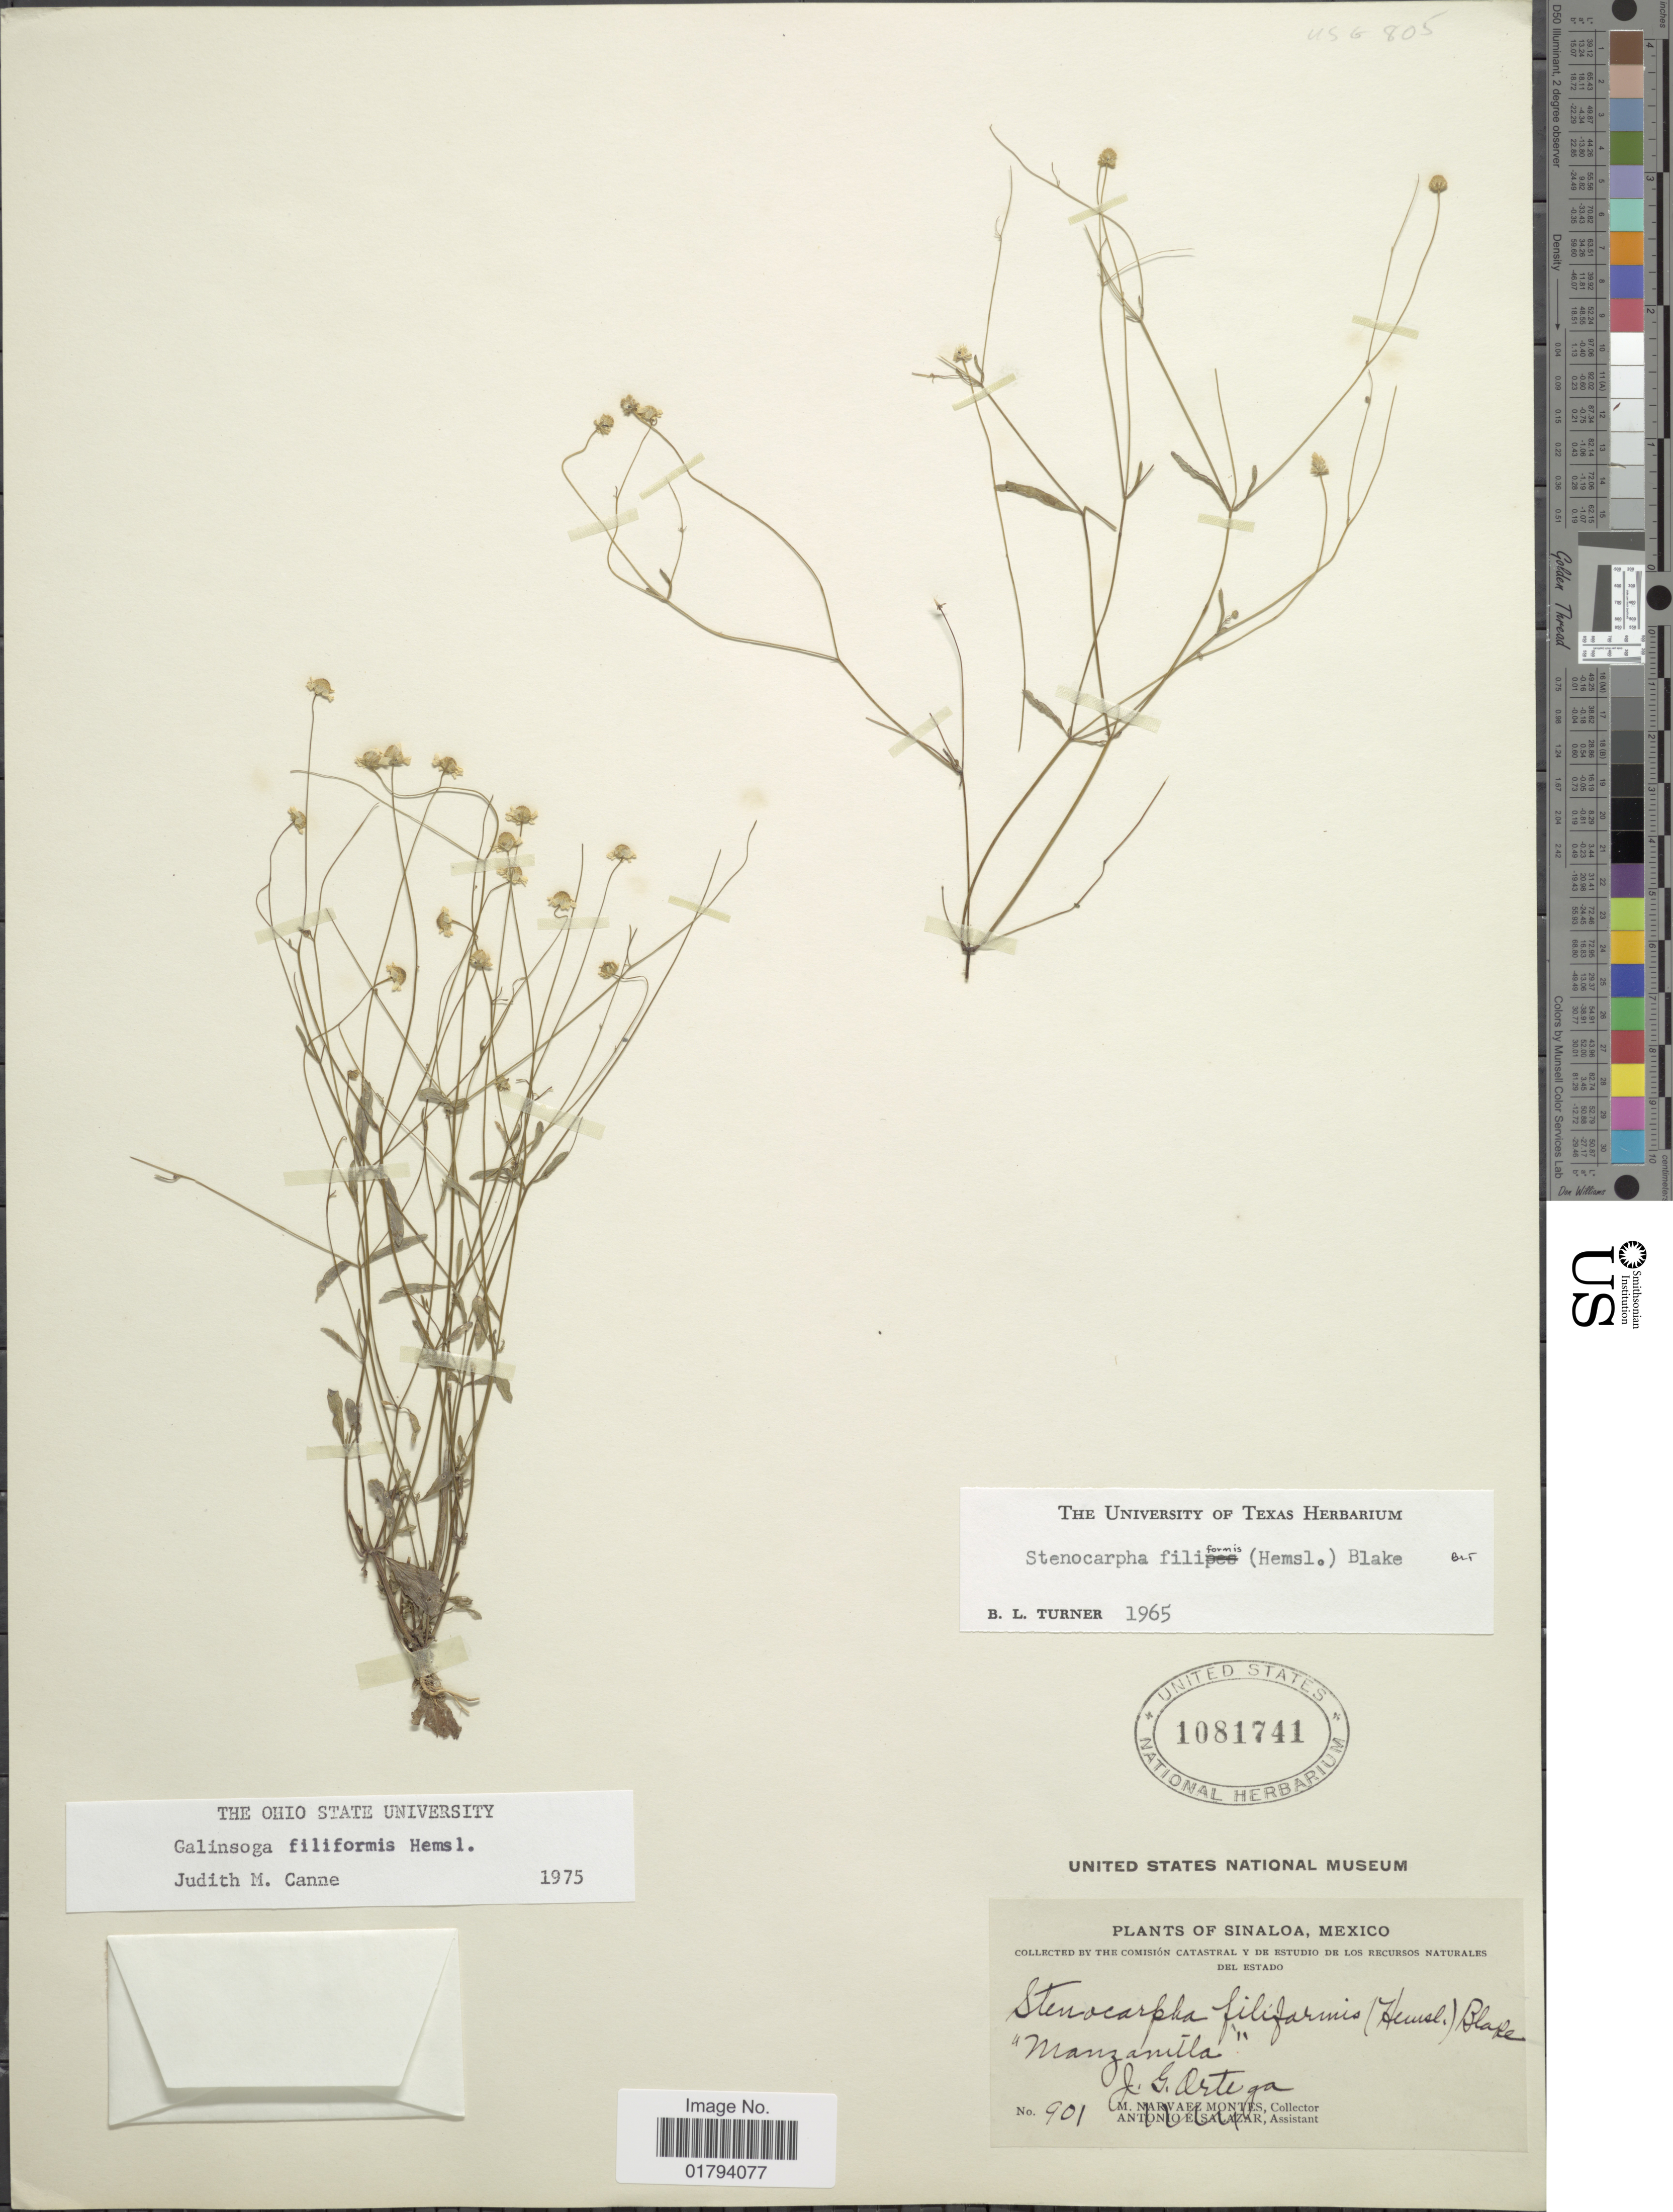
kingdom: Plantae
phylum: Tracheophyta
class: Magnoliopsida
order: Asterales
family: Asteraceae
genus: Galinsoga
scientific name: Galinsoga filiformis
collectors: J. Ortega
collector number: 901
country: Mexico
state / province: Sinaloa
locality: Manzanilla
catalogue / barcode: US 1081741